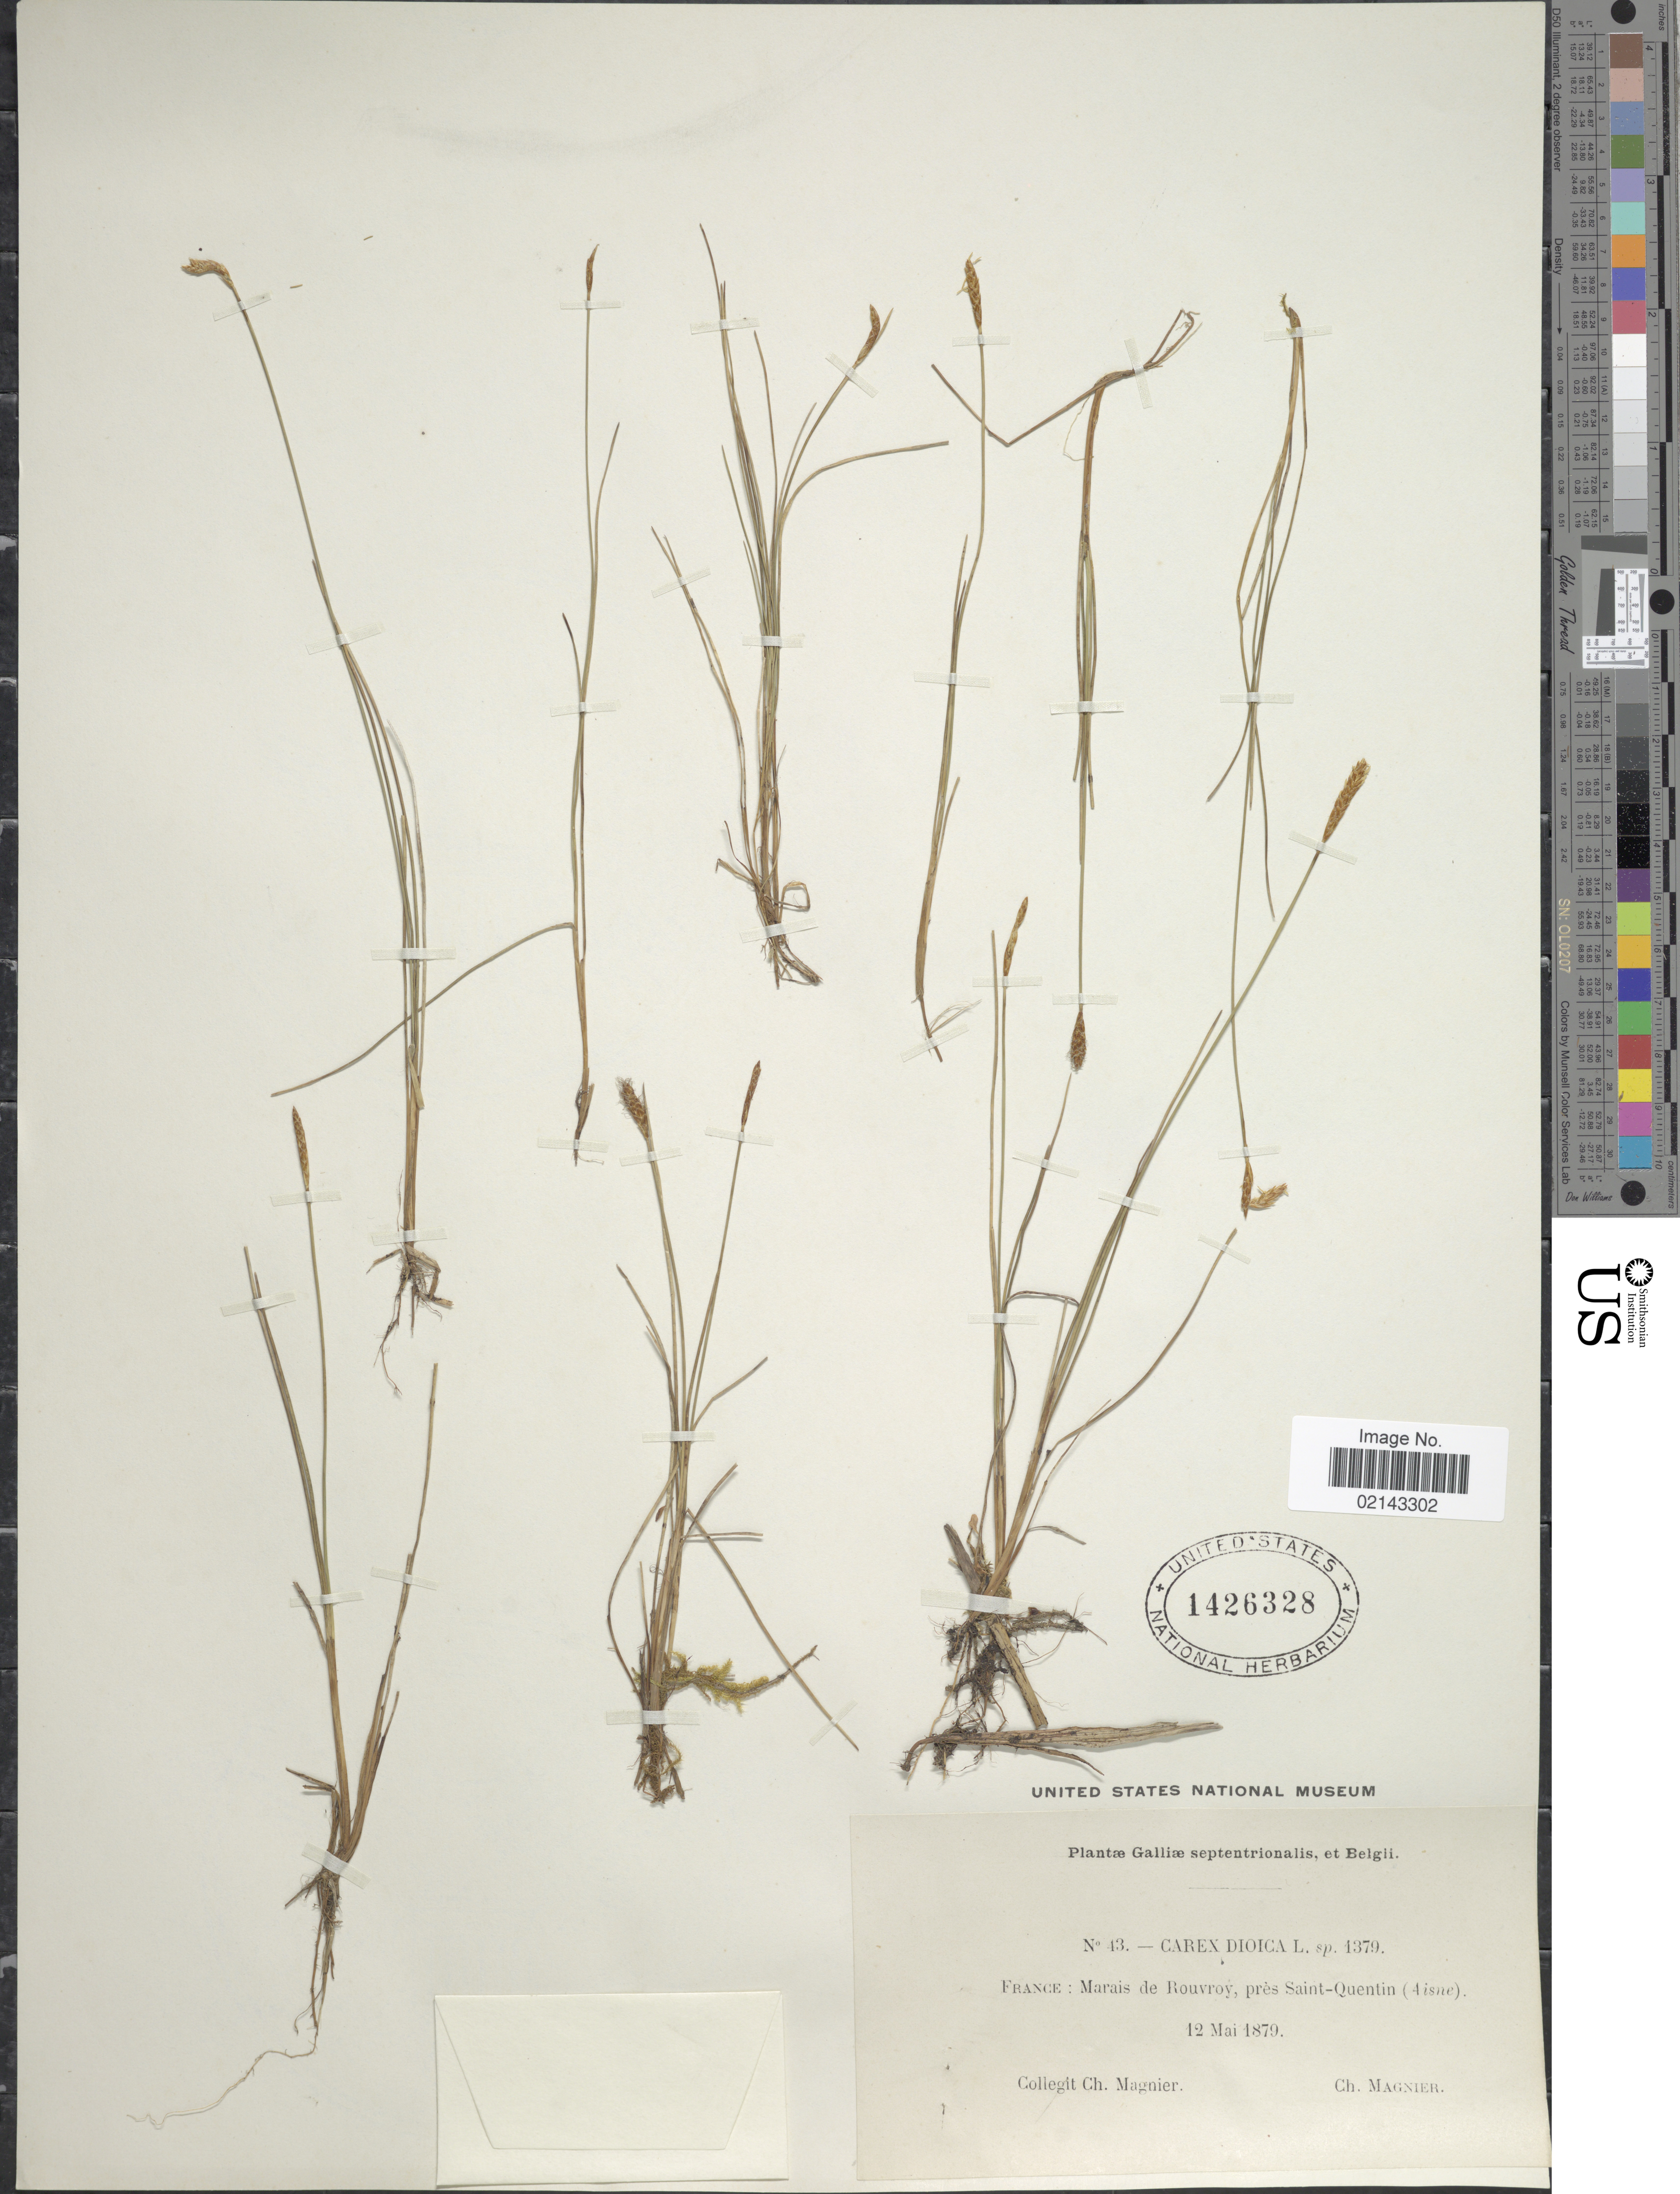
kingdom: Plantae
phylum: Tracheophyta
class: Liliopsida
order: Poales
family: Cyperaceae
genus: Carex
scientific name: Carex dioica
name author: L.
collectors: C. Magnier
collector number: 43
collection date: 1879-05-12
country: France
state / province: Hauts-de-France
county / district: Aisne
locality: Galliæ septentrionalis, Marais de Rouvroy, près Saint-Quentin (Aisne)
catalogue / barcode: US 1426328